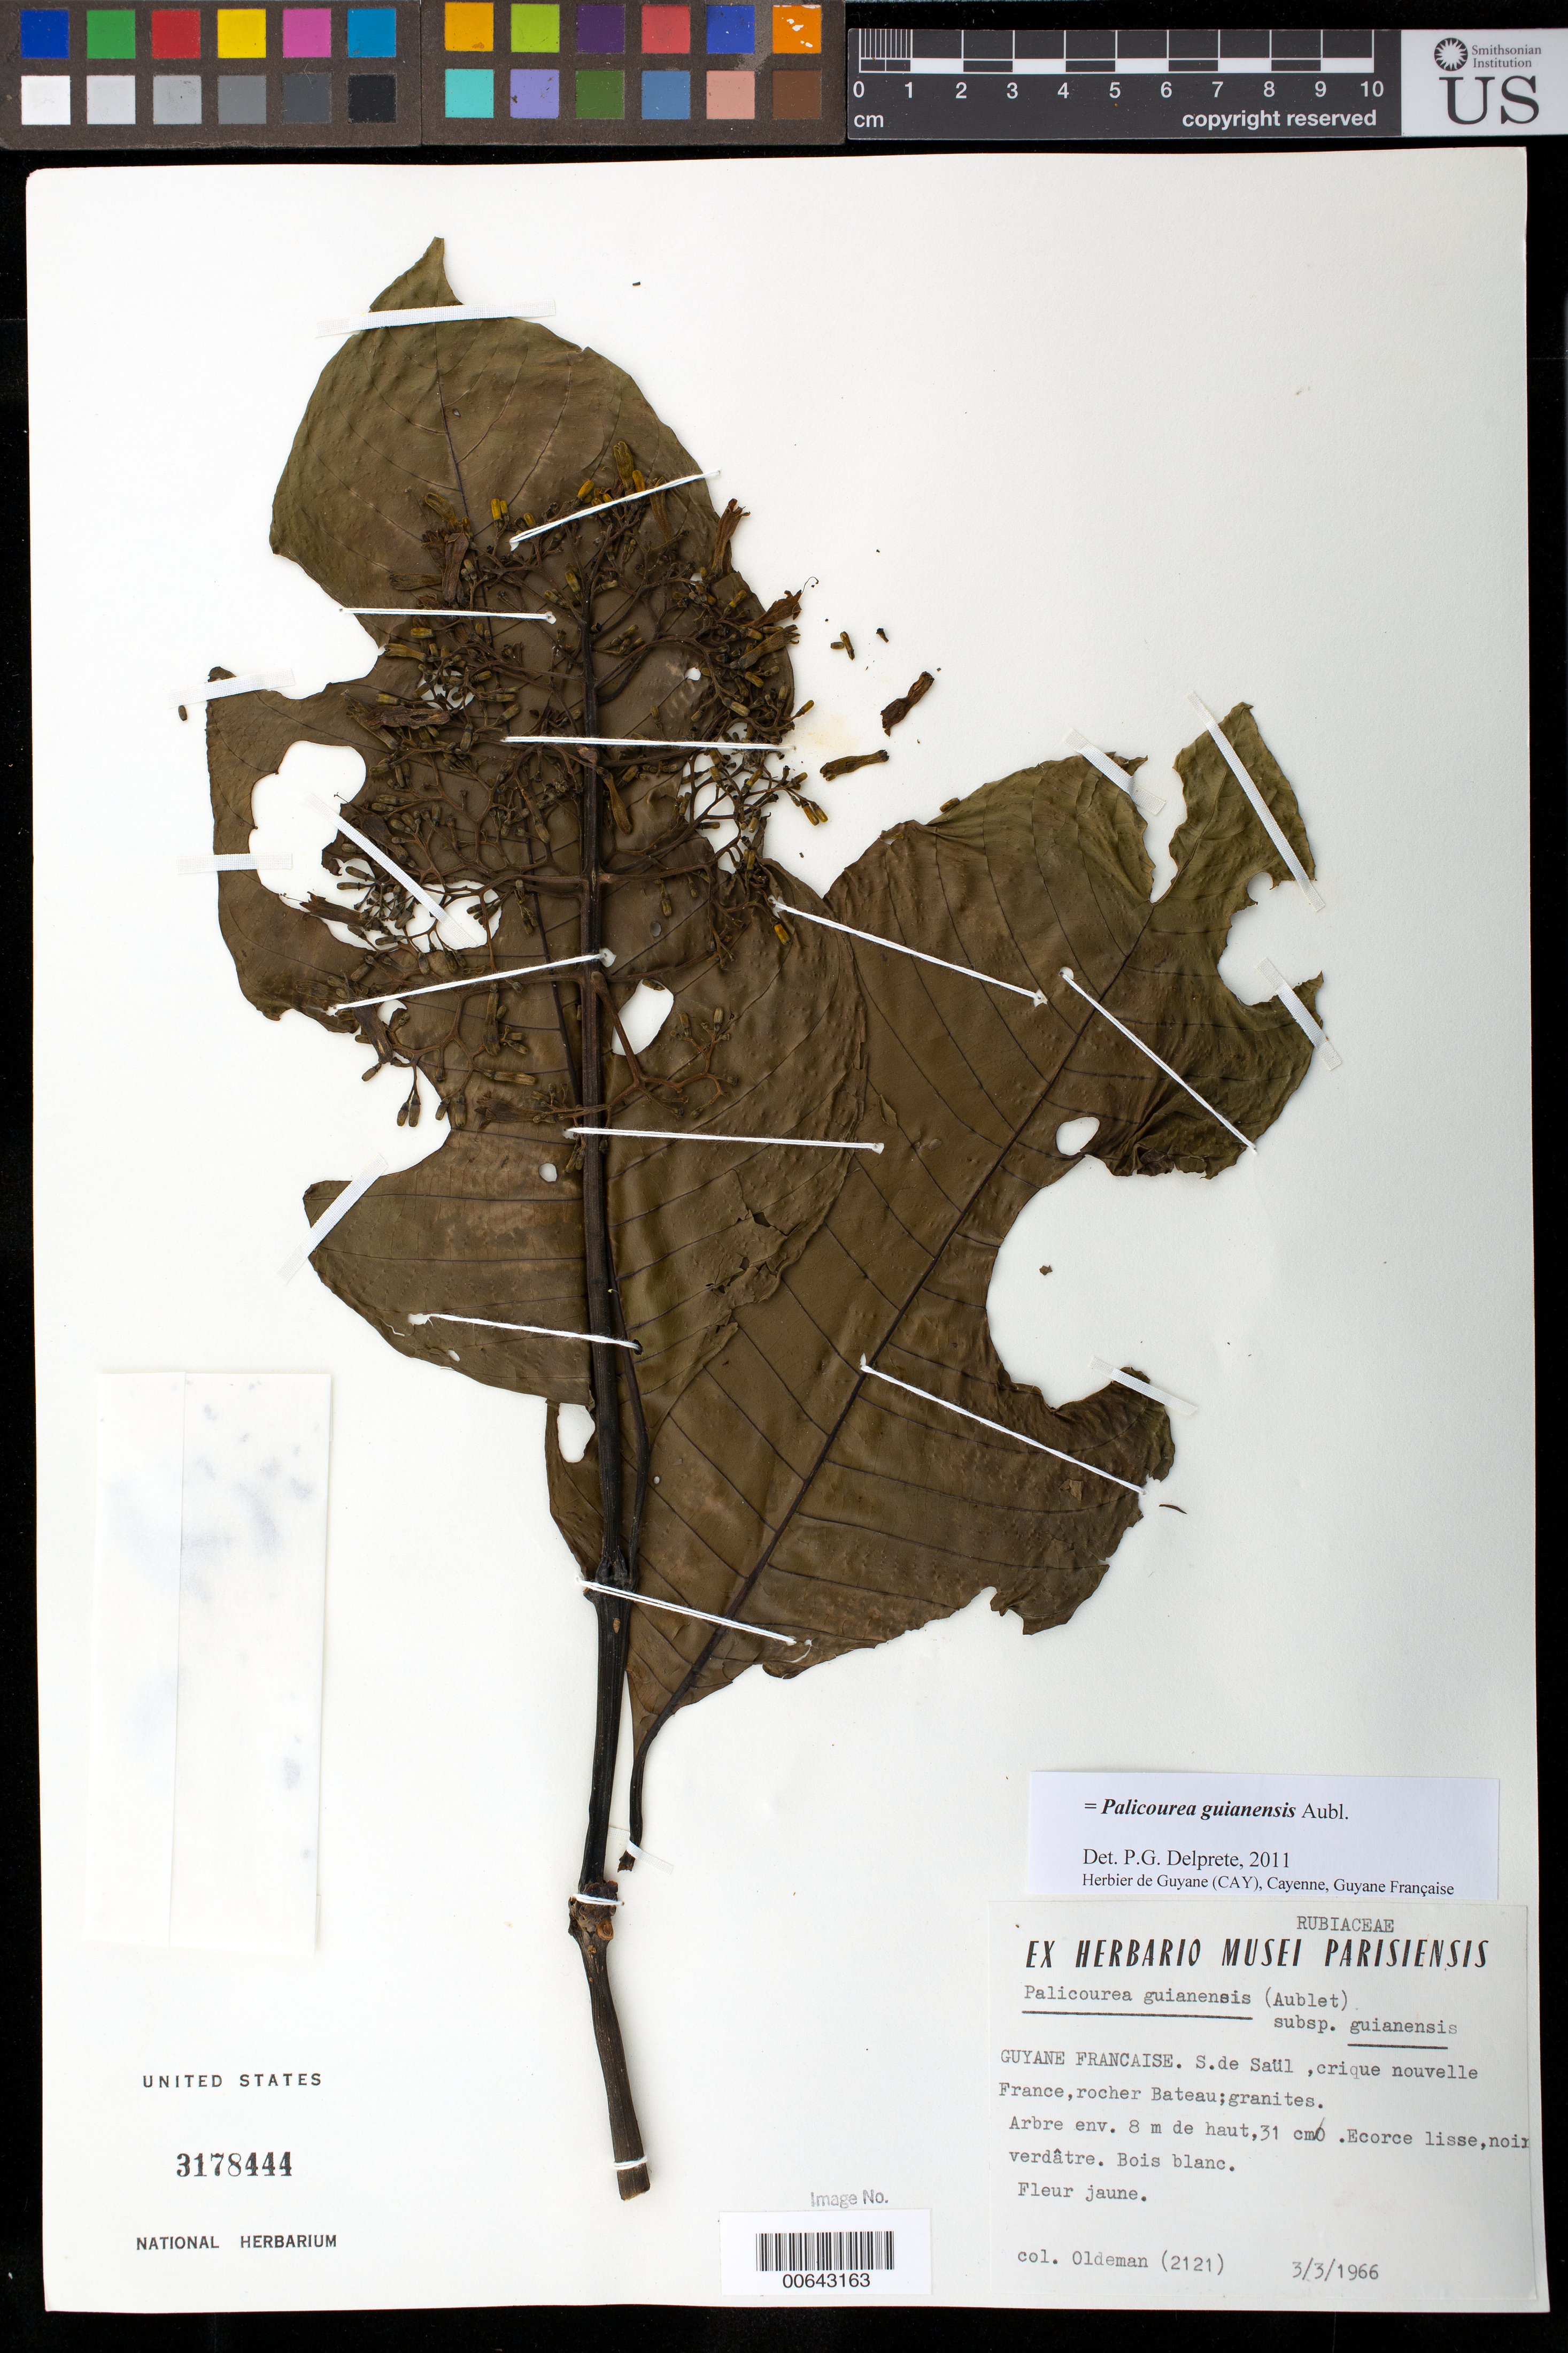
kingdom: Plantae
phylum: Tracheophyta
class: Magnoliopsida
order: Gentianales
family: Rubiaceae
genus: Palicourea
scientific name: Palicourea guianensis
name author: Aubl.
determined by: Delprete, P. G., Herb. de Guyane Cay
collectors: R. Oldeman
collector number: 2121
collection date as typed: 3-Mar-66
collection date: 1966-03-03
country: French Guiana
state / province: Saint-Laurent-du-Maroni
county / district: Saül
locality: Saül, S of, crique nouvelle France, rocher Bateau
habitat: Granites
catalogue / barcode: US 3178444